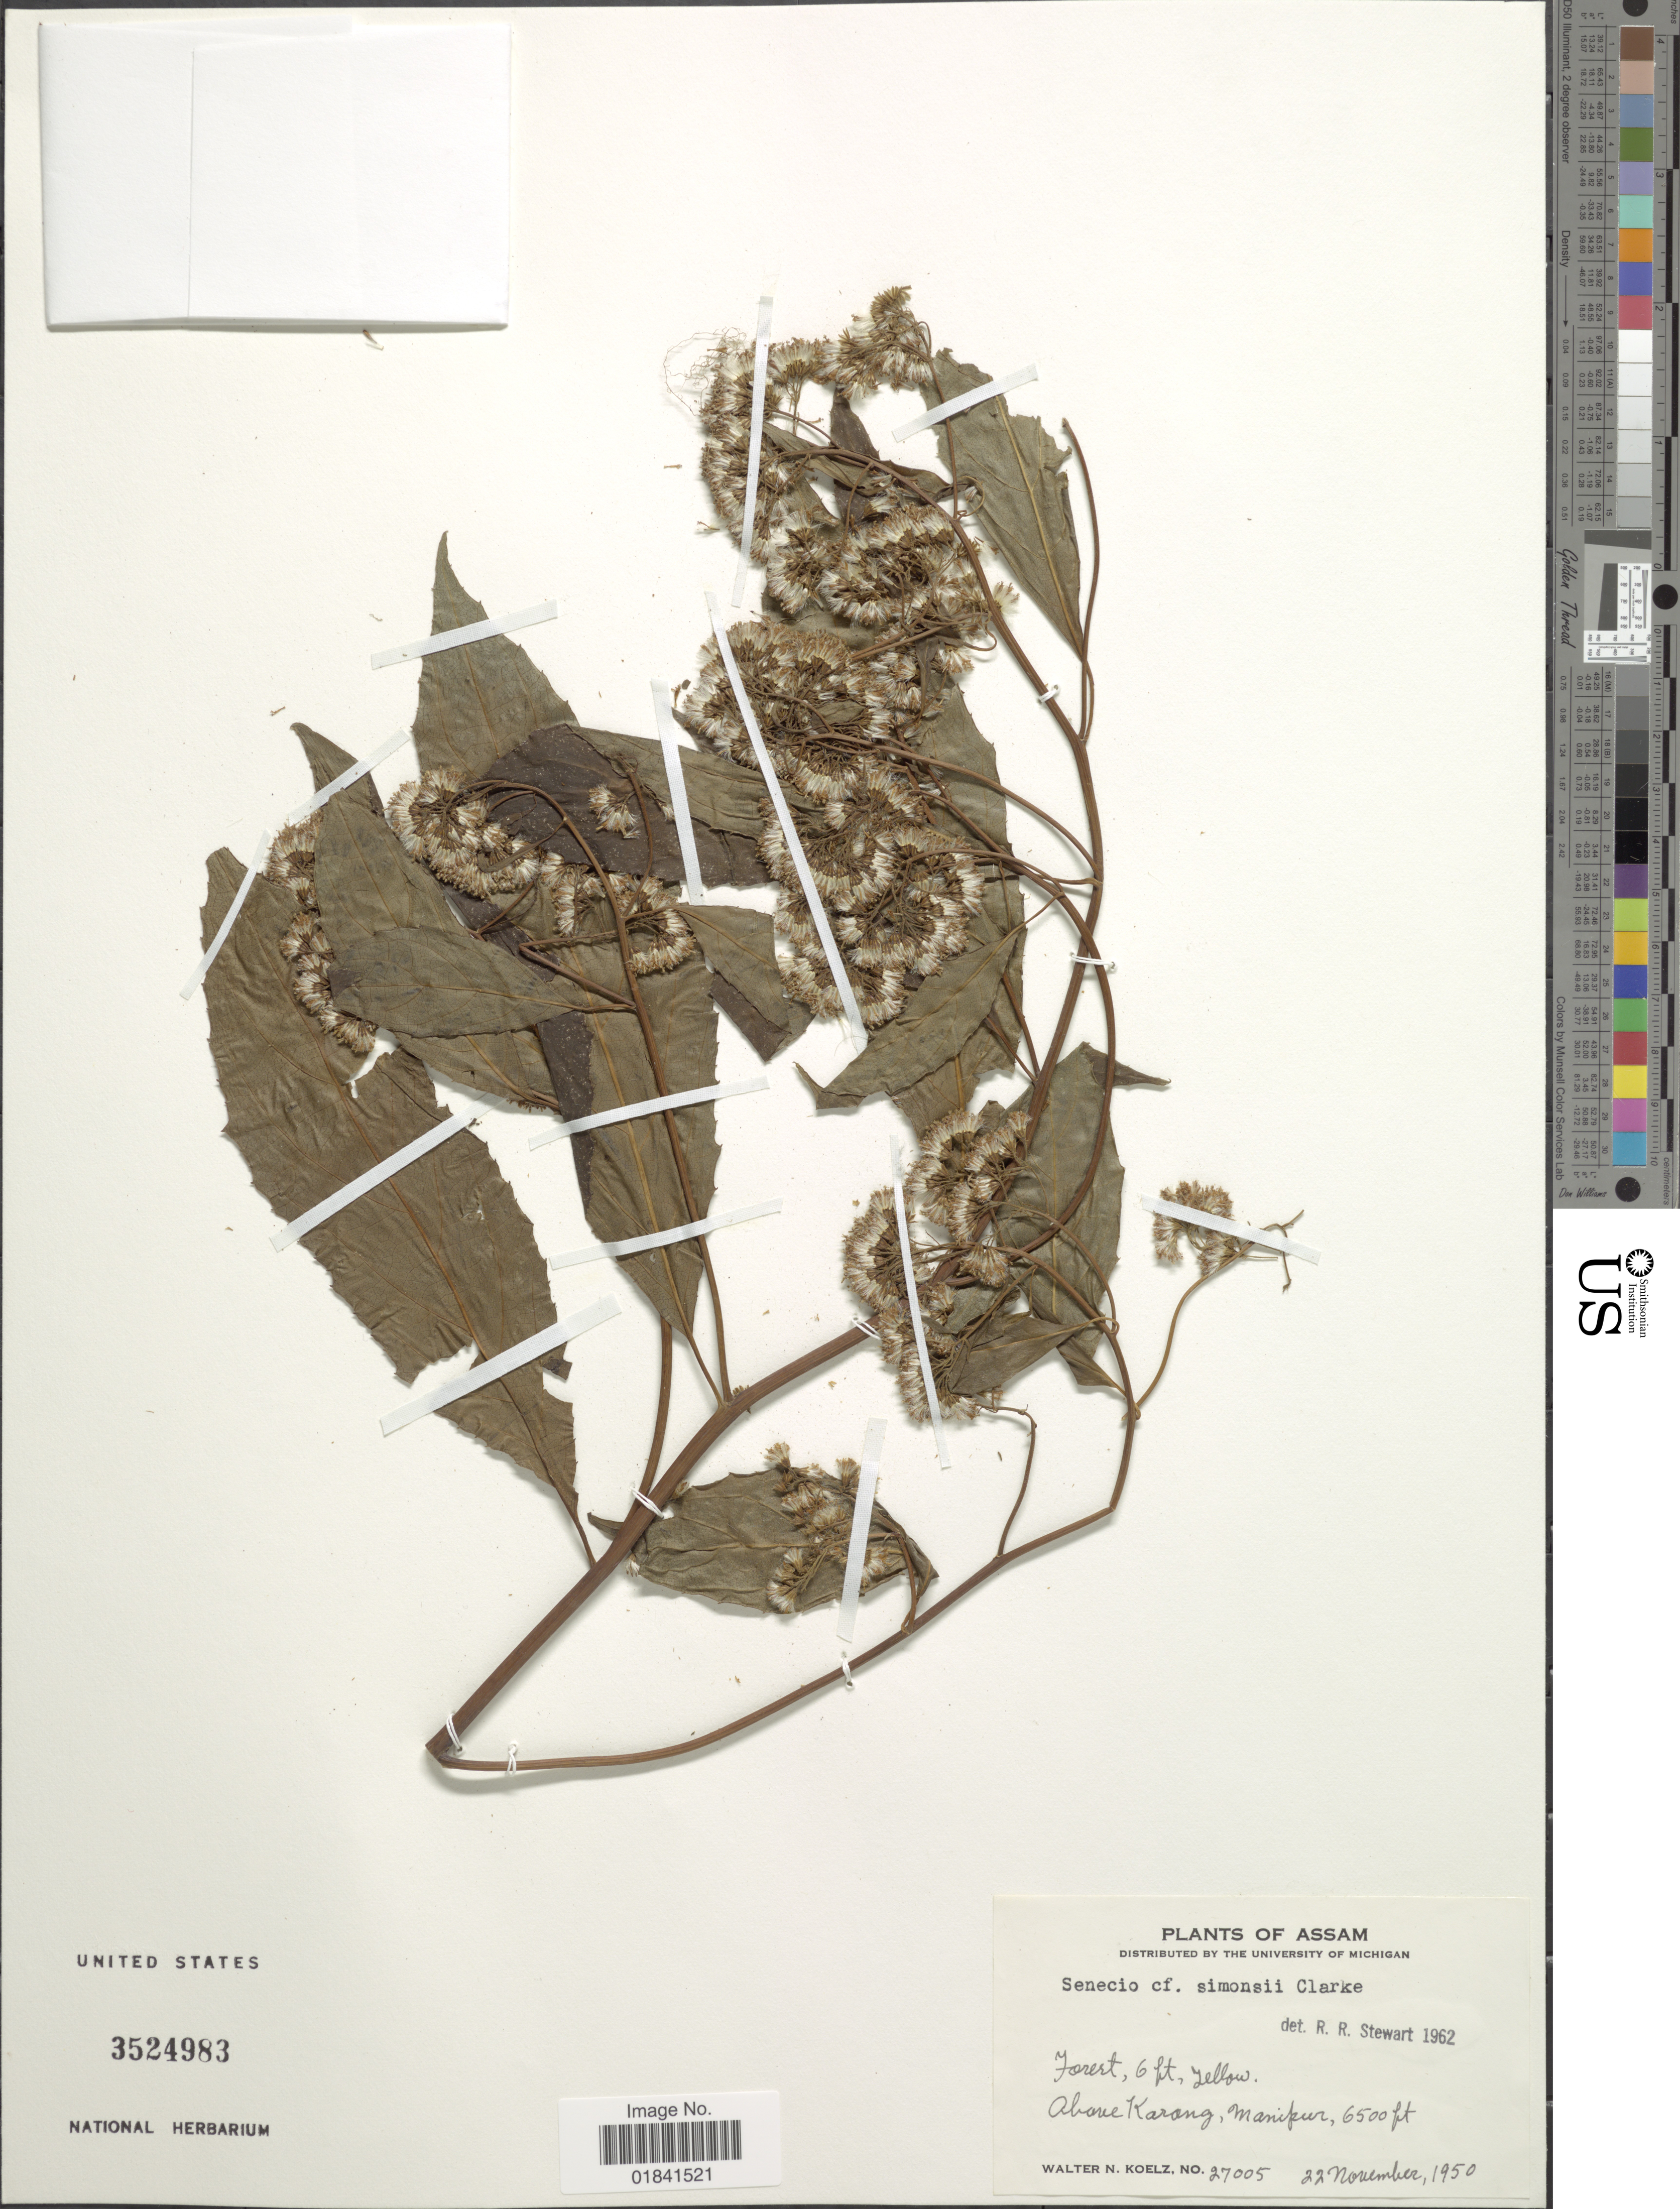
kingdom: Plantae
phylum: Tracheophyta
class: Magnoliopsida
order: Asterales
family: Asteraceae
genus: Senecio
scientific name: Senecio simonsii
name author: Clarke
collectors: W. N. Koelz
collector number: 27005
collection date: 1950-11-22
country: India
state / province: Manipur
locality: Above Karong, Manipur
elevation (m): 1981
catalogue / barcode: US 3524983